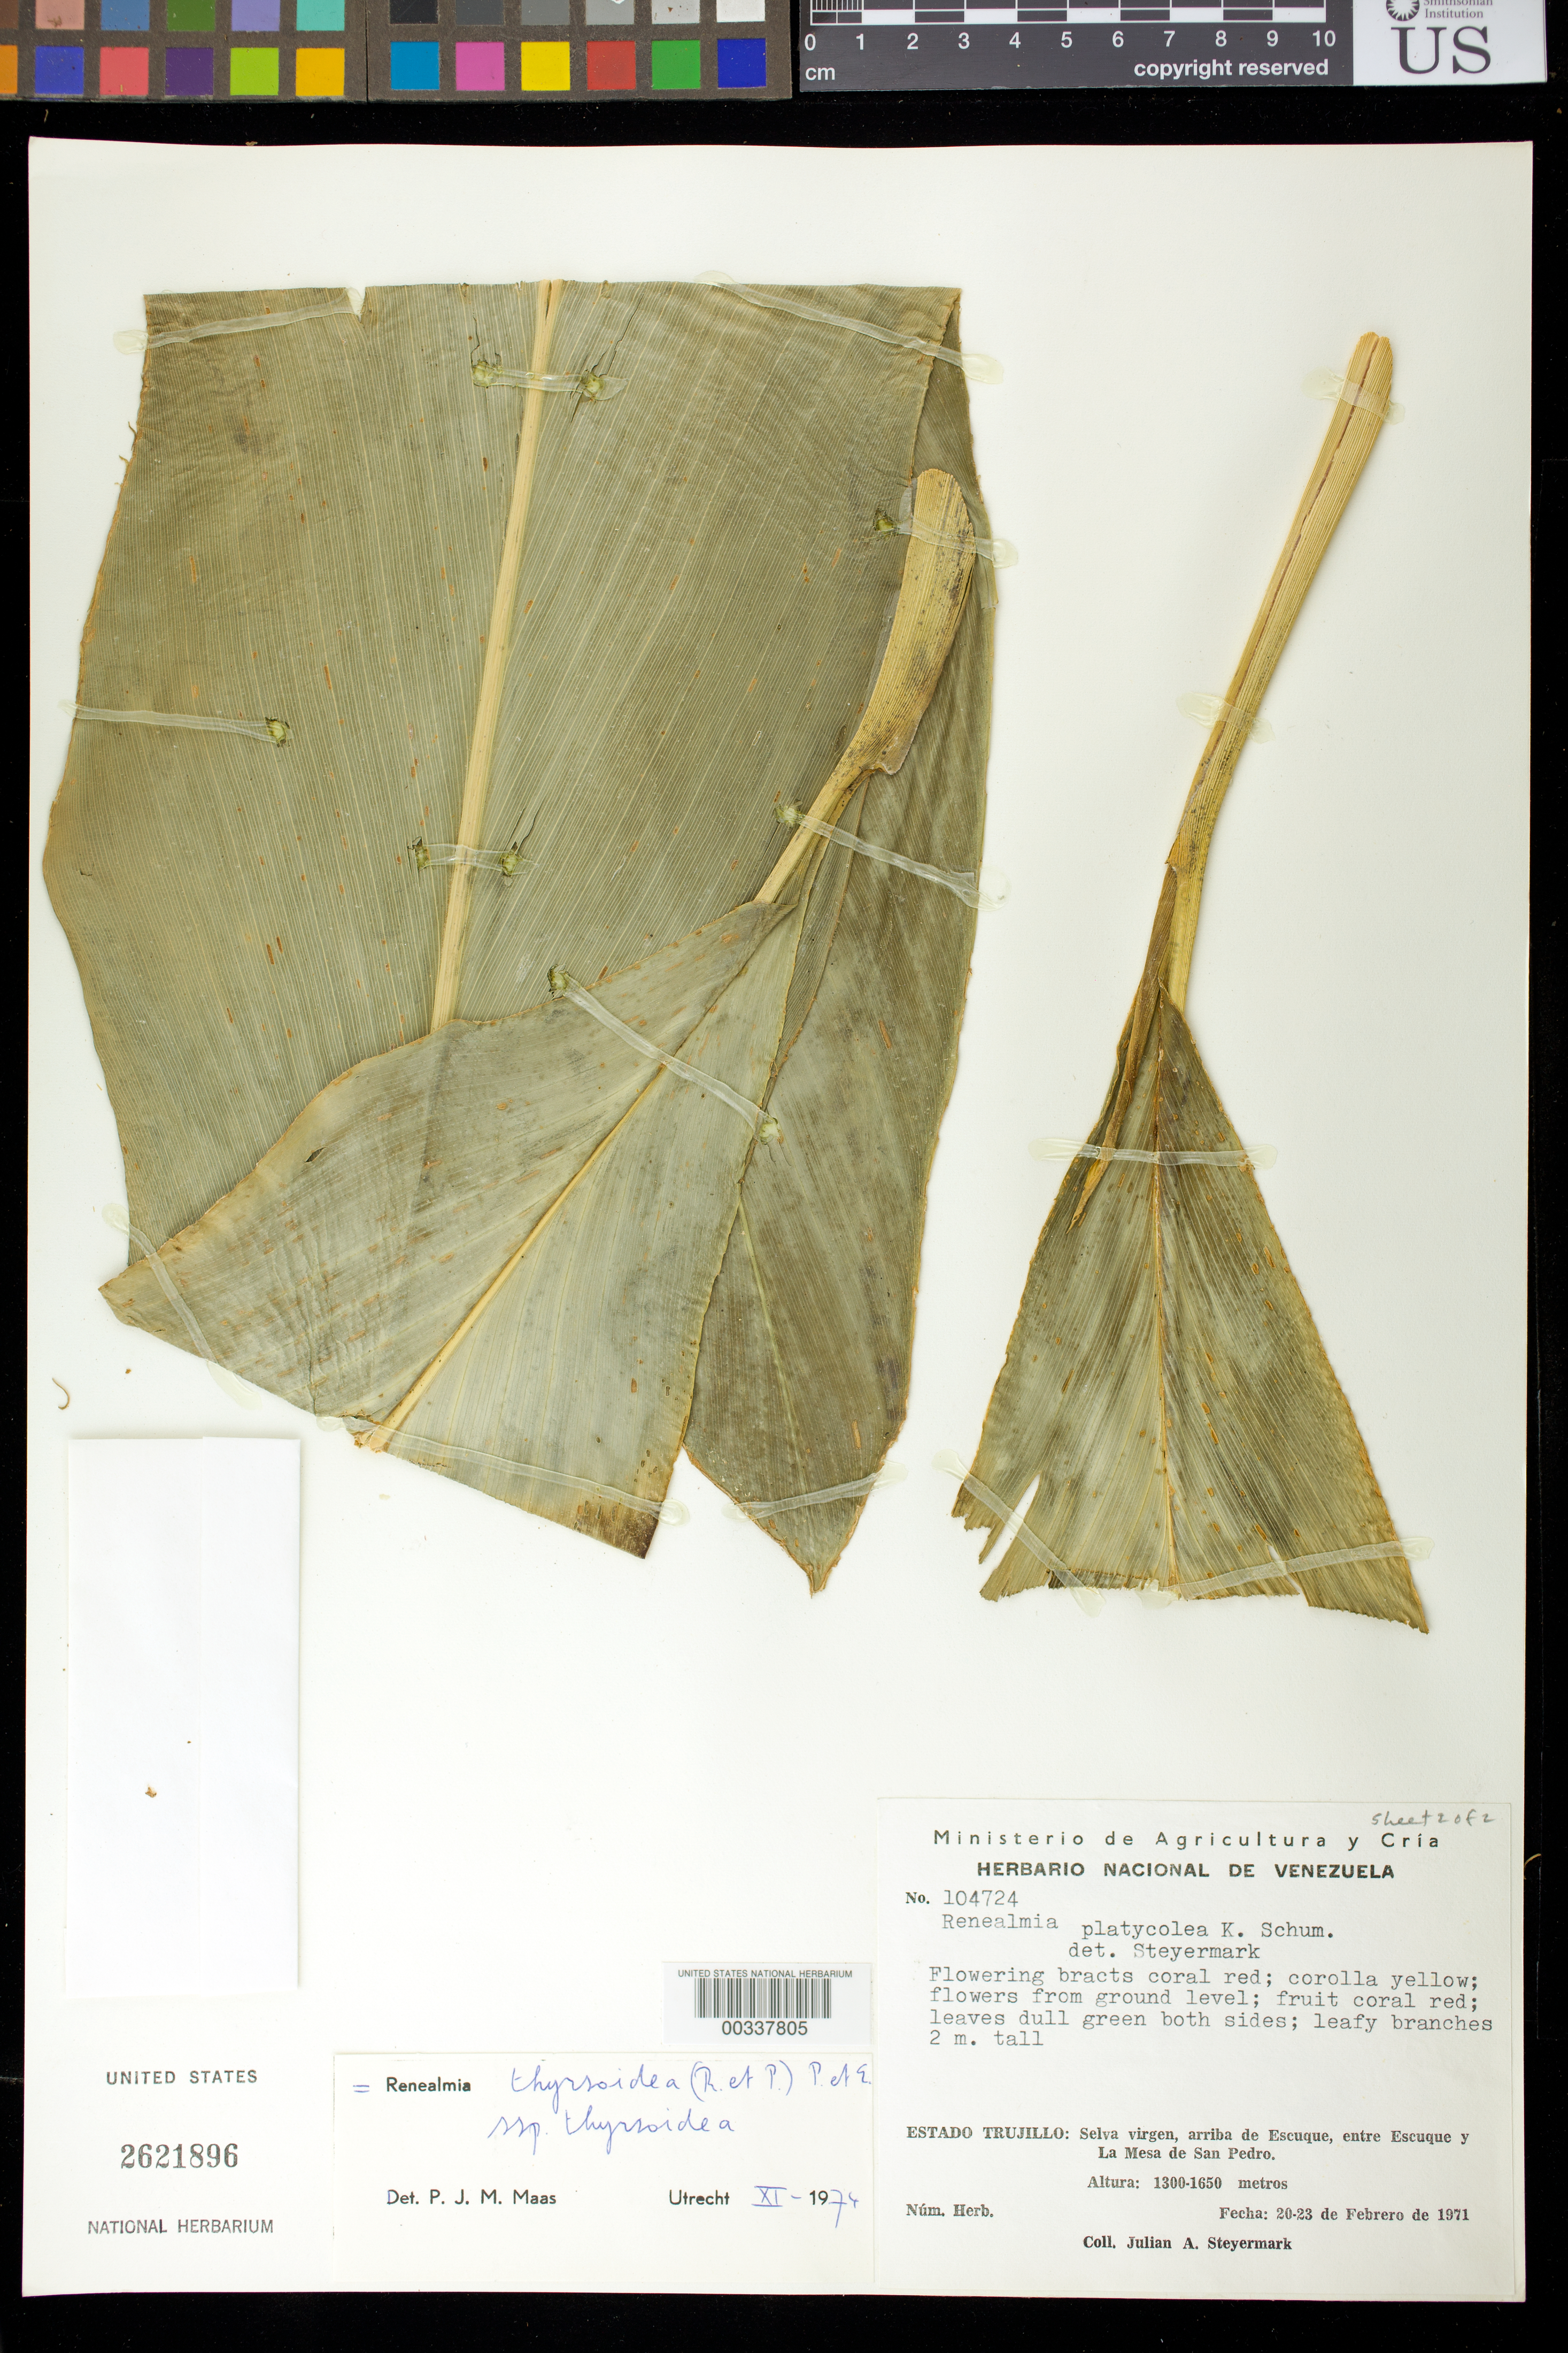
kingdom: Plantae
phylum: Tracheophyta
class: Liliopsida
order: Zingiberales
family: Zingiberaceae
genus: Renealmia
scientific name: Renealmia thyrsoidea subsp. thyrsoidea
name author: (Ruiz & Pav.) Poepp. & Endl.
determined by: Maas, Paul J. M.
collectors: J. Steyermark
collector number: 104724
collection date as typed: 20 Feb 1971 to 23 Feb 1971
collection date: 1971-02-20/1971-02-23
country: Venezuela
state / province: Trujillo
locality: Selva virgen, arriba de escuque, entre escuque y la mesa de san pedro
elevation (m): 1300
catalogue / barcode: US 2621896